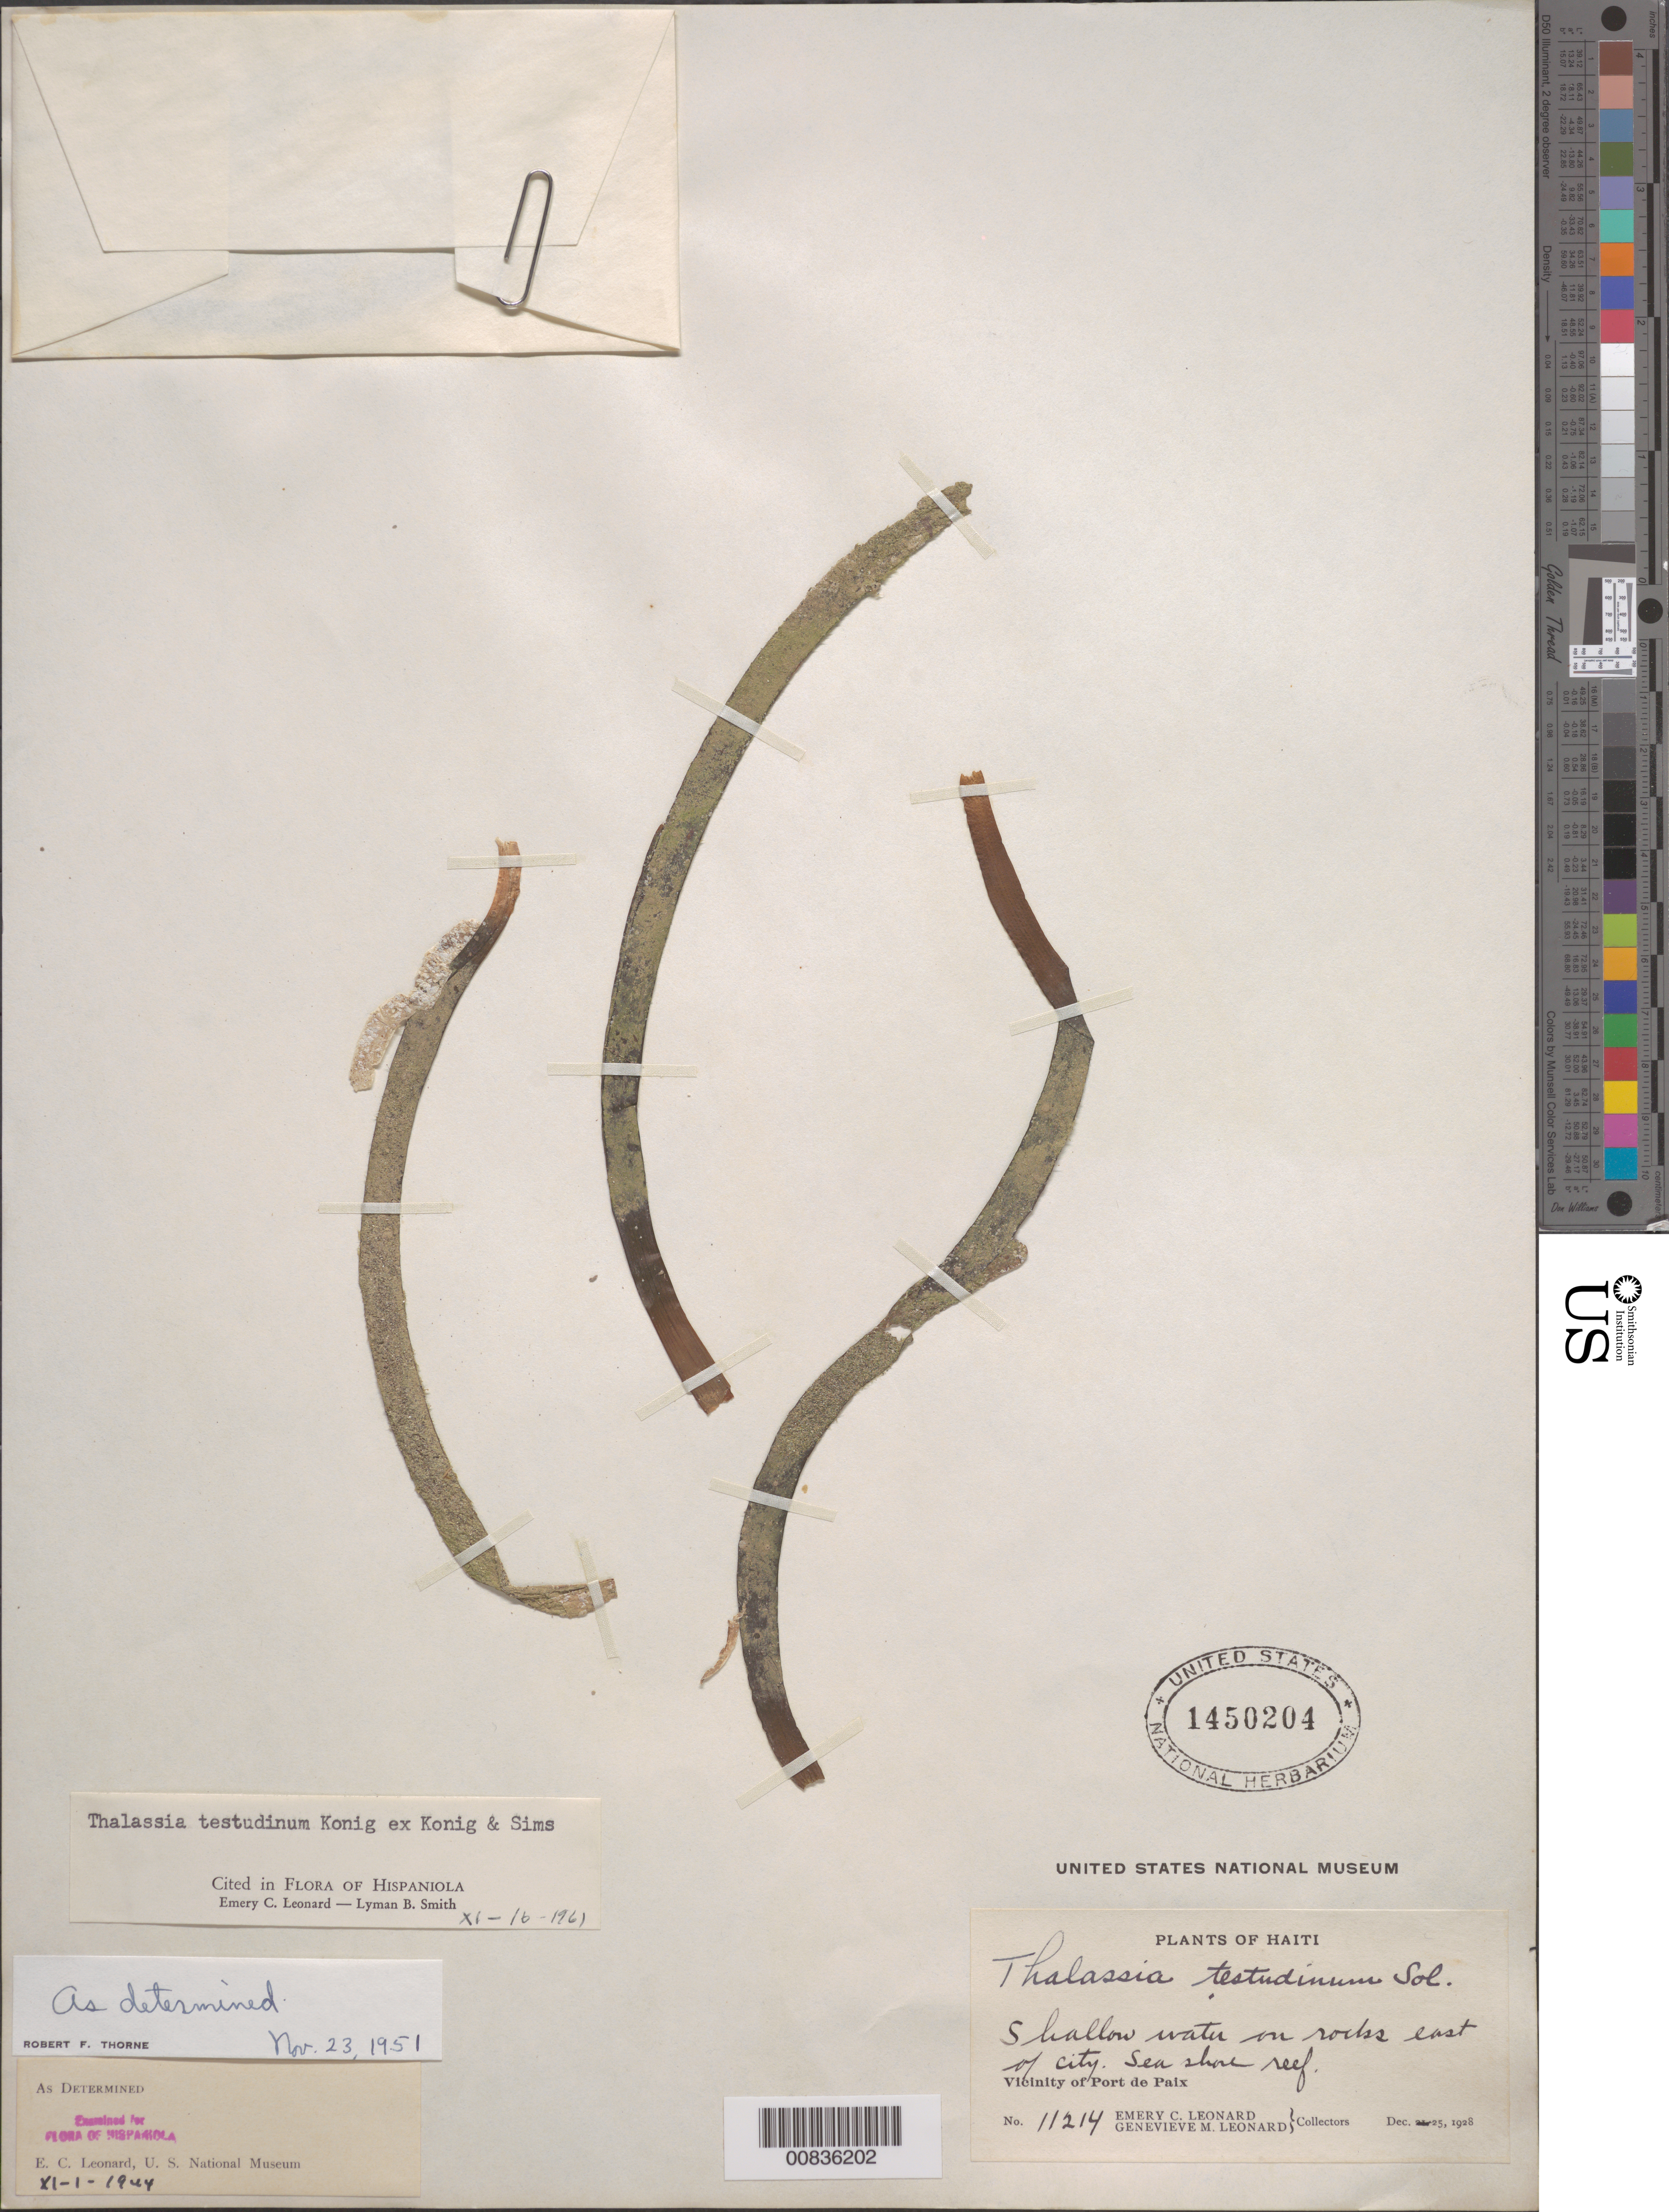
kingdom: Plantae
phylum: Tracheophyta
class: Liliopsida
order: Alismatales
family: Hydrocharitaceae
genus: Thalassia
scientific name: Thalassia testudinum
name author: Banks & Sol. ex K.D. Koenig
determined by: Leonard, Emery C., (US)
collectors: E. C. Leonard & G. M. Leonard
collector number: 11214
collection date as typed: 25 Dec 1928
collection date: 1928-12-25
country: Haiti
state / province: Nord-Ouest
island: Hispaniola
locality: Vicinity of Port de Paix, E of city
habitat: Shallow water on rocks, sea shore reef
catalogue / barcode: US 1450204